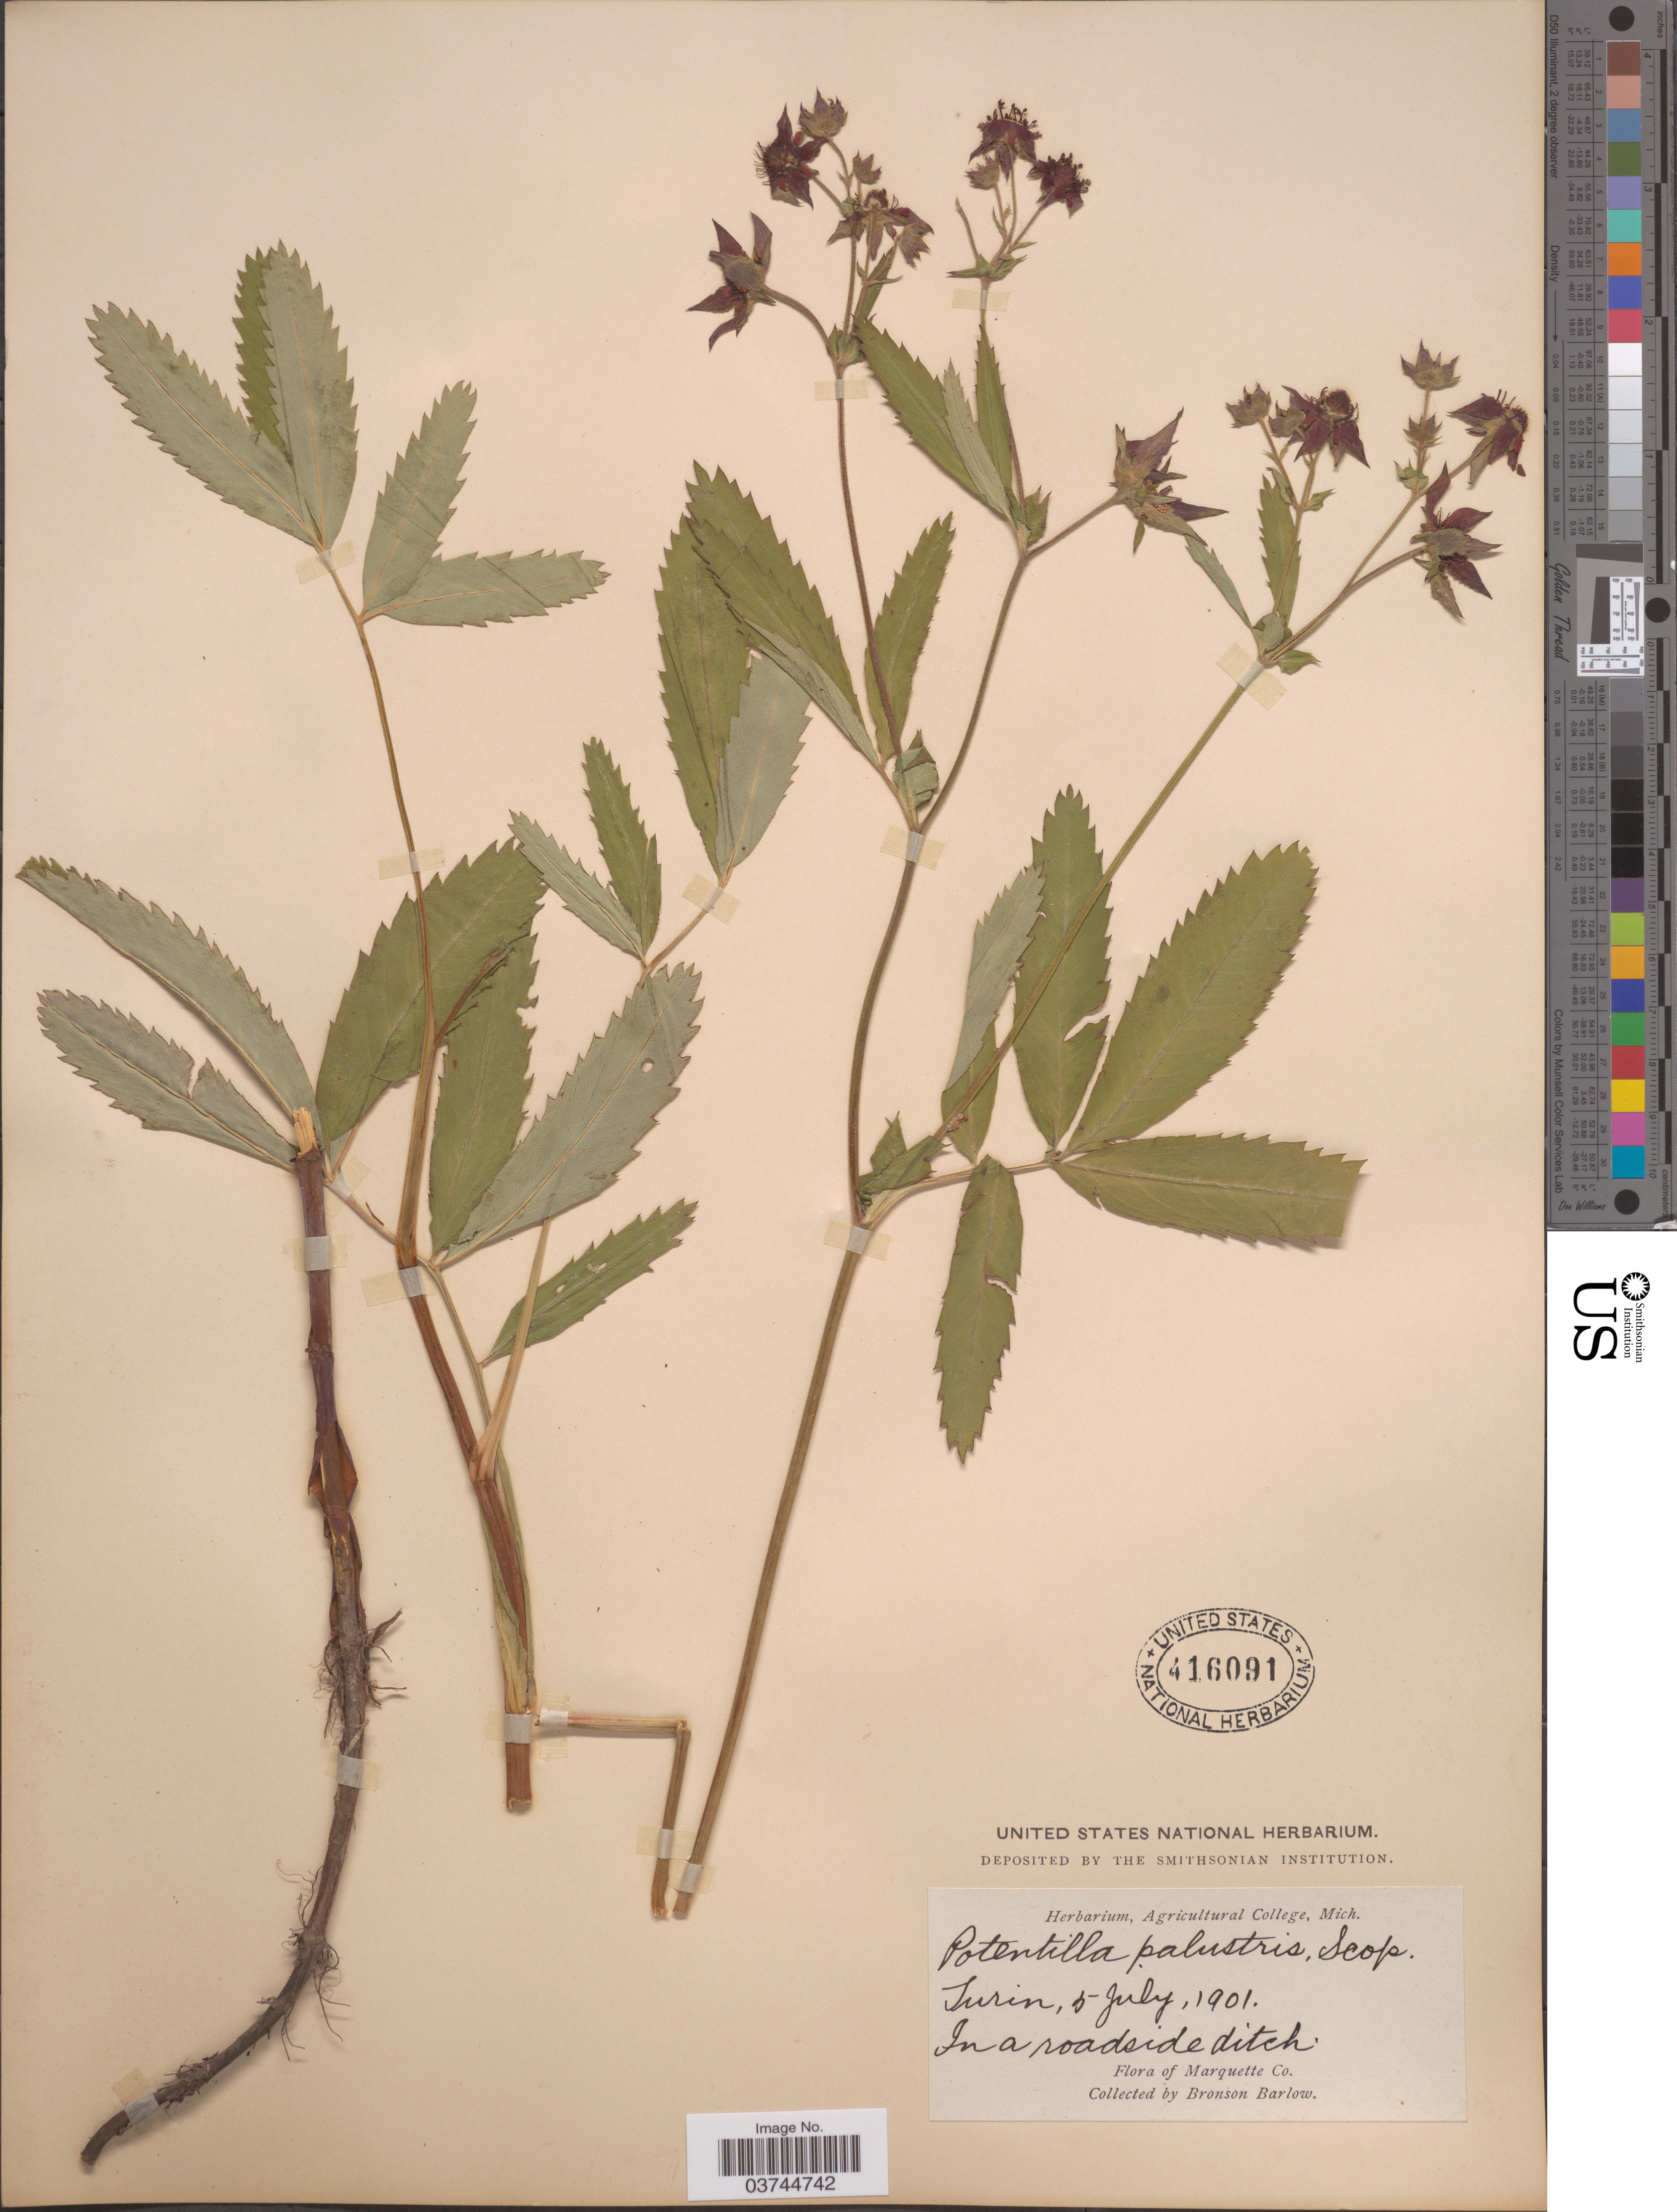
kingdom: Plantae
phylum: Tracheophyta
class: Magnoliopsida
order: Rosales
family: Rosaceae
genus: Comarum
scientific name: Comarum palustre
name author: L.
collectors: Barlow, B.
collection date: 1901-07-05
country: United States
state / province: Michigan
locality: Turin. Marquette Co.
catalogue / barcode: US 416091